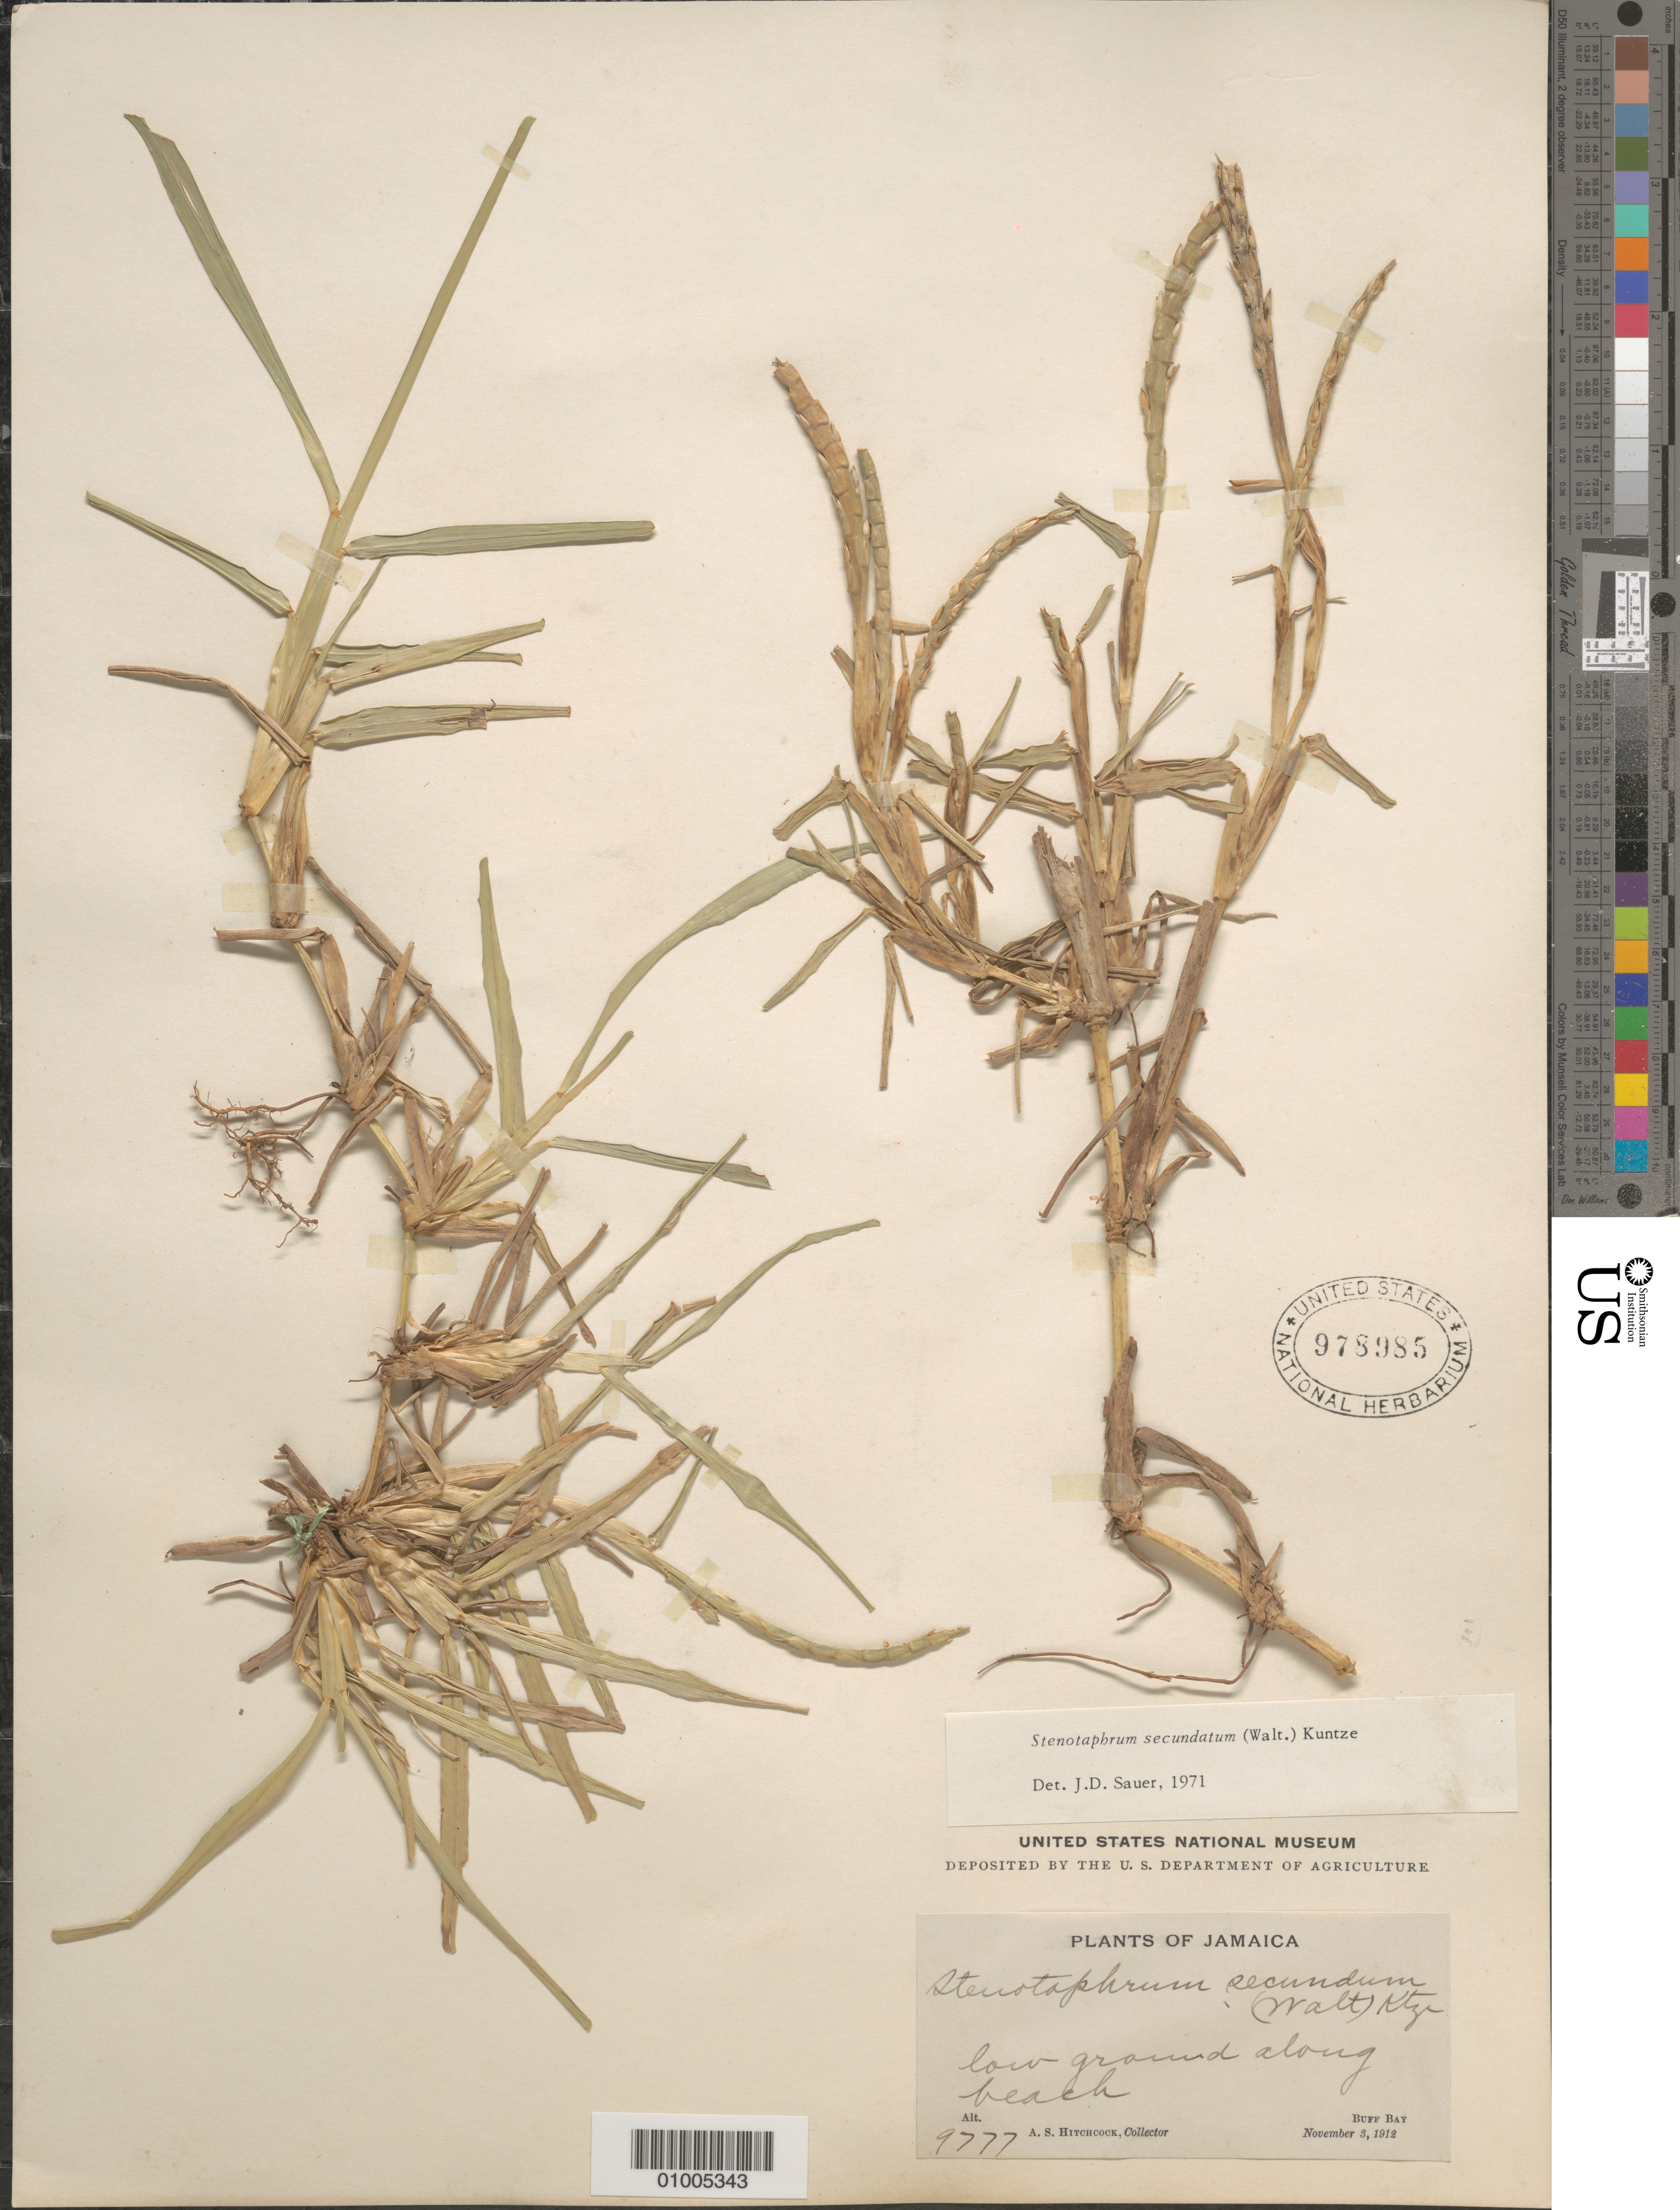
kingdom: Plantae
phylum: Tracheophyta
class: Liliopsida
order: Poales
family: Poaceae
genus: Stenotaphrum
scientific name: Stenotaphrum secundatum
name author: (Walter) Kuntze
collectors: A. S. Hitchcock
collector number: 9777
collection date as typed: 03 Nov 1912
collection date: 1912-11-03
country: Jamaica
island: Jamaica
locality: low-ground along beach. Buff bay.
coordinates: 0 N, 0 E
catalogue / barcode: US 978985